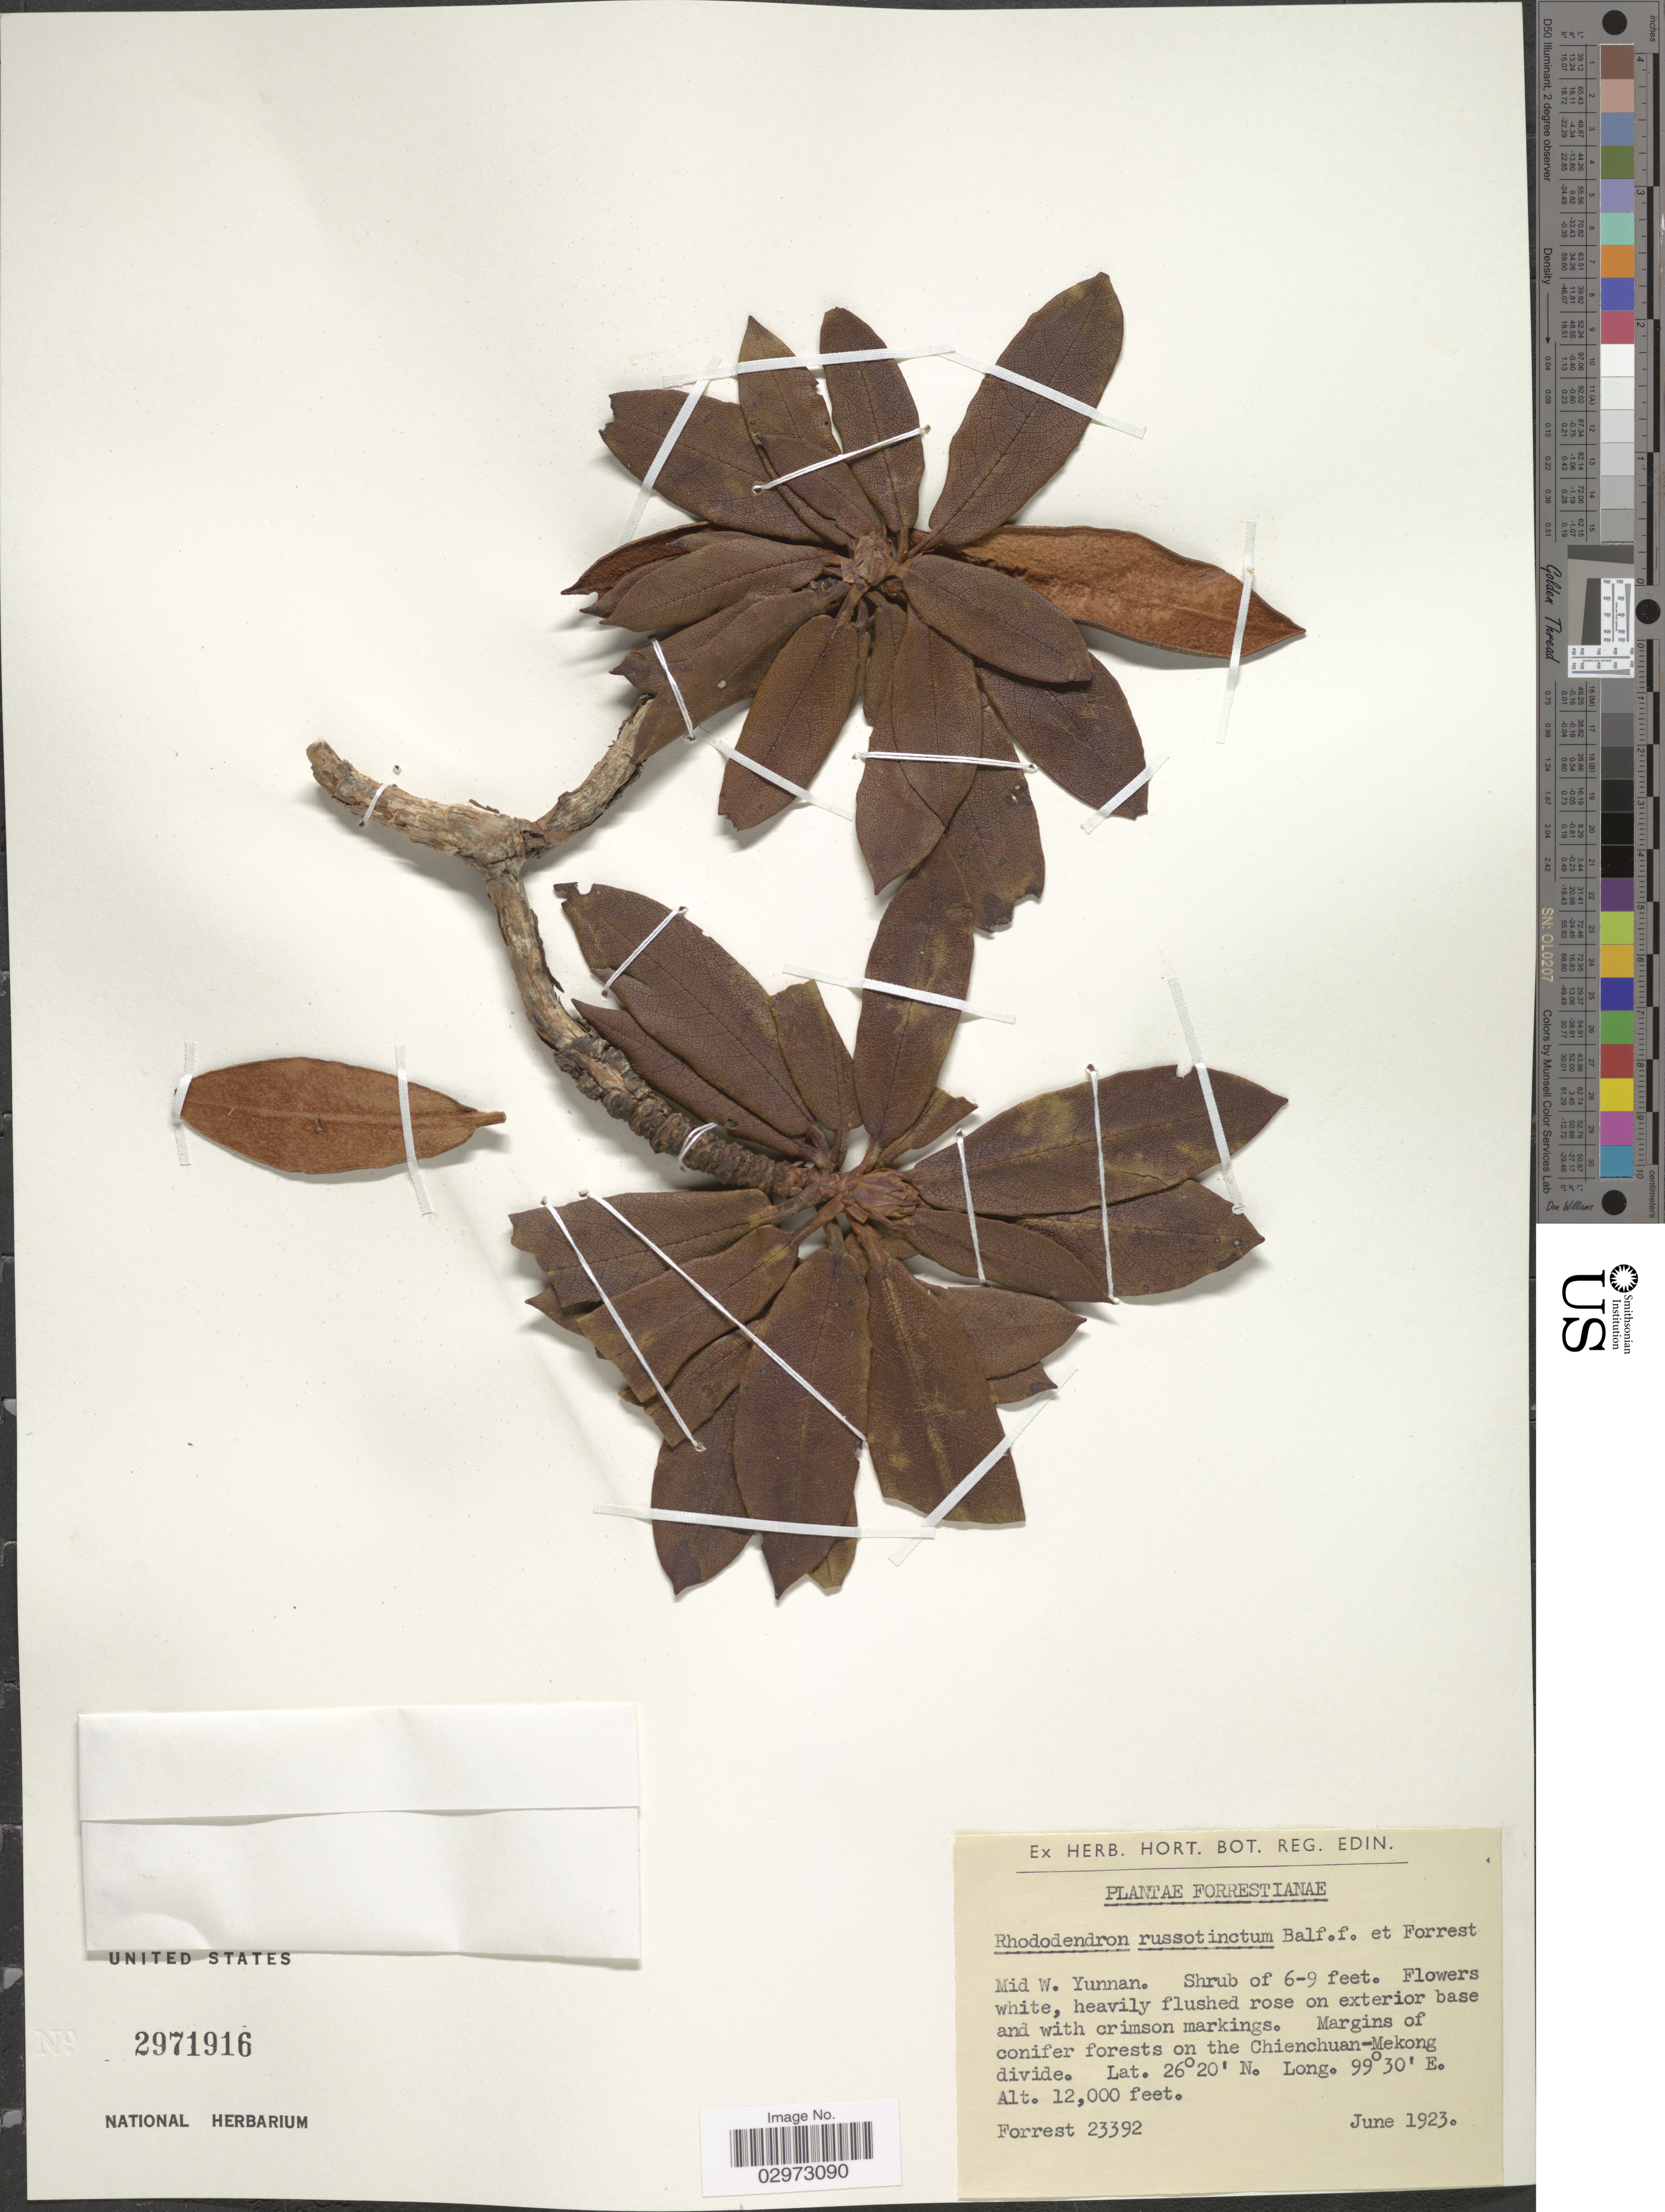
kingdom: Plantae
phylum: Tracheophyta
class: Magnoliopsida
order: Ericales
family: Ericaceae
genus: Rhododendron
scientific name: Rhododendron russotinctum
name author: Balf. f. & Forrest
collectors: -. Forrest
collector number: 23392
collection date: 1923-06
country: China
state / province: Yunnan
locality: Mid W. Yunnan. Margins of conifer forests on the Chienchuan-Mekong divide.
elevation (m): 3658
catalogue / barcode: US 2971916